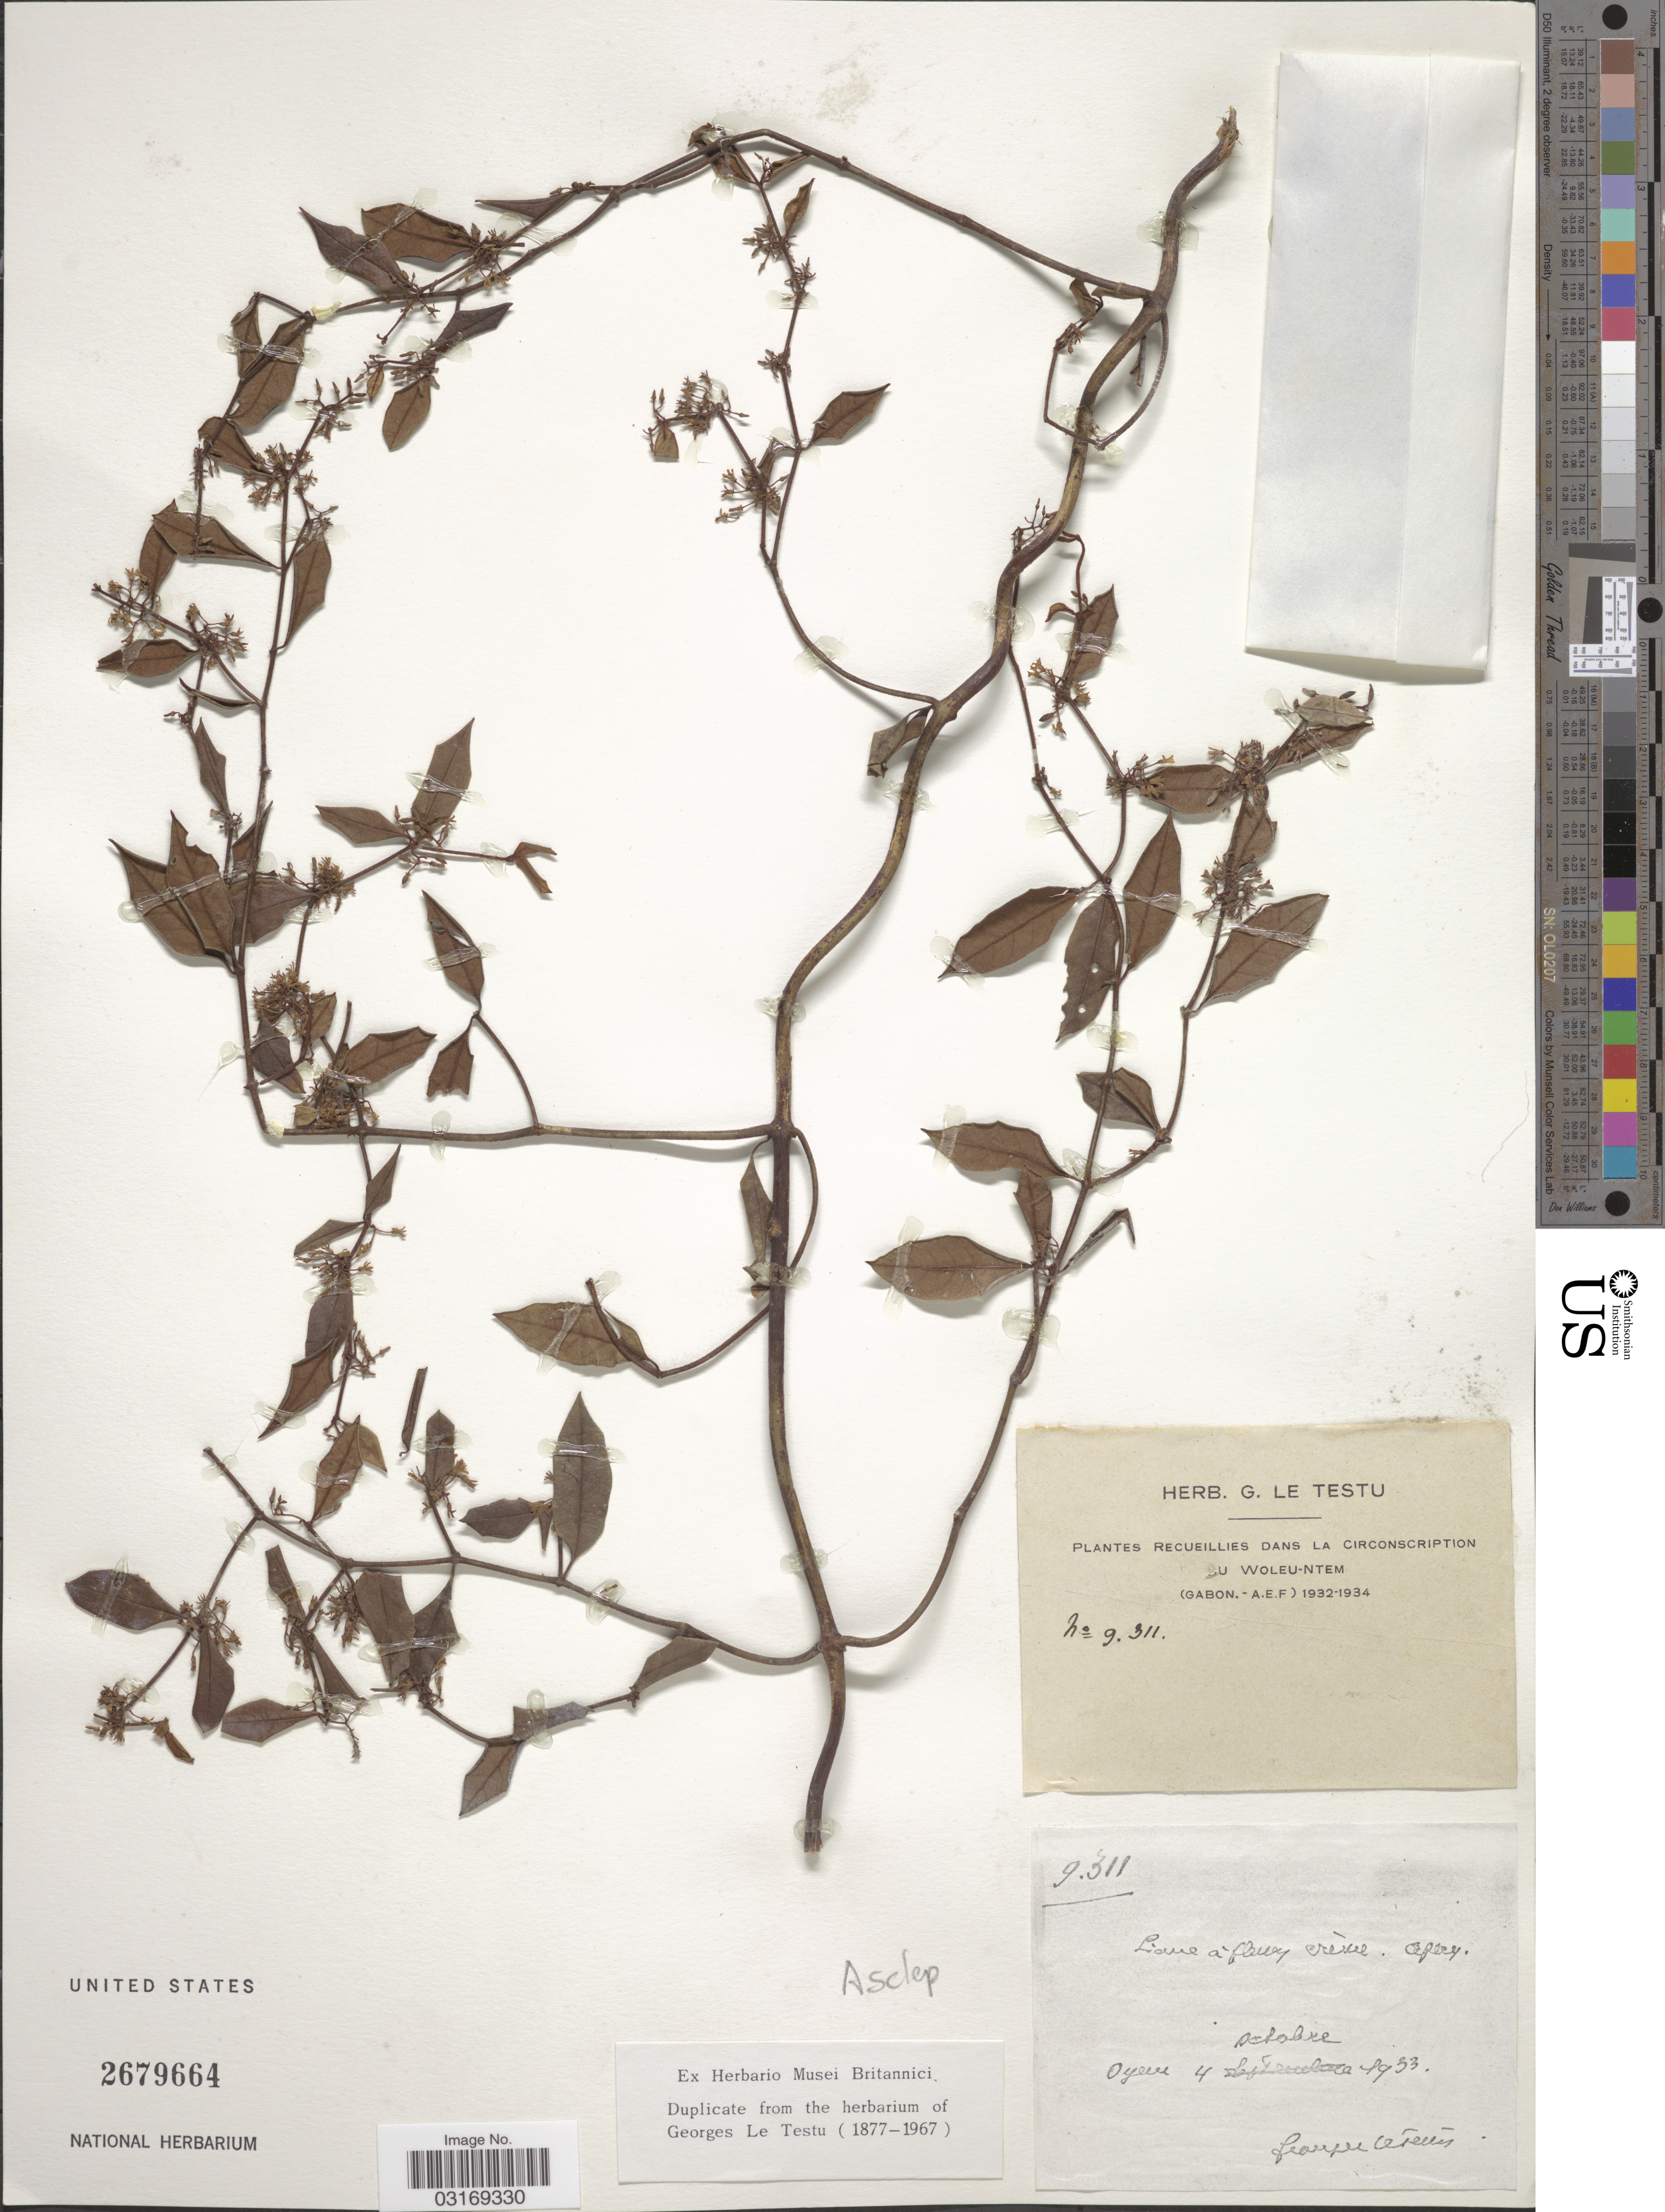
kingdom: Plantae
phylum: Tracheophyta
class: Magnoliopsida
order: Gentianales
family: Apocynaceae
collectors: G. Le Testu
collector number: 9311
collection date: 1933-10-04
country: Gabon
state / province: Woleu-Ntem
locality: Dans la circonscription du Woleu-Ntem (A.E.F.). Oyem.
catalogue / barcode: US 2679664